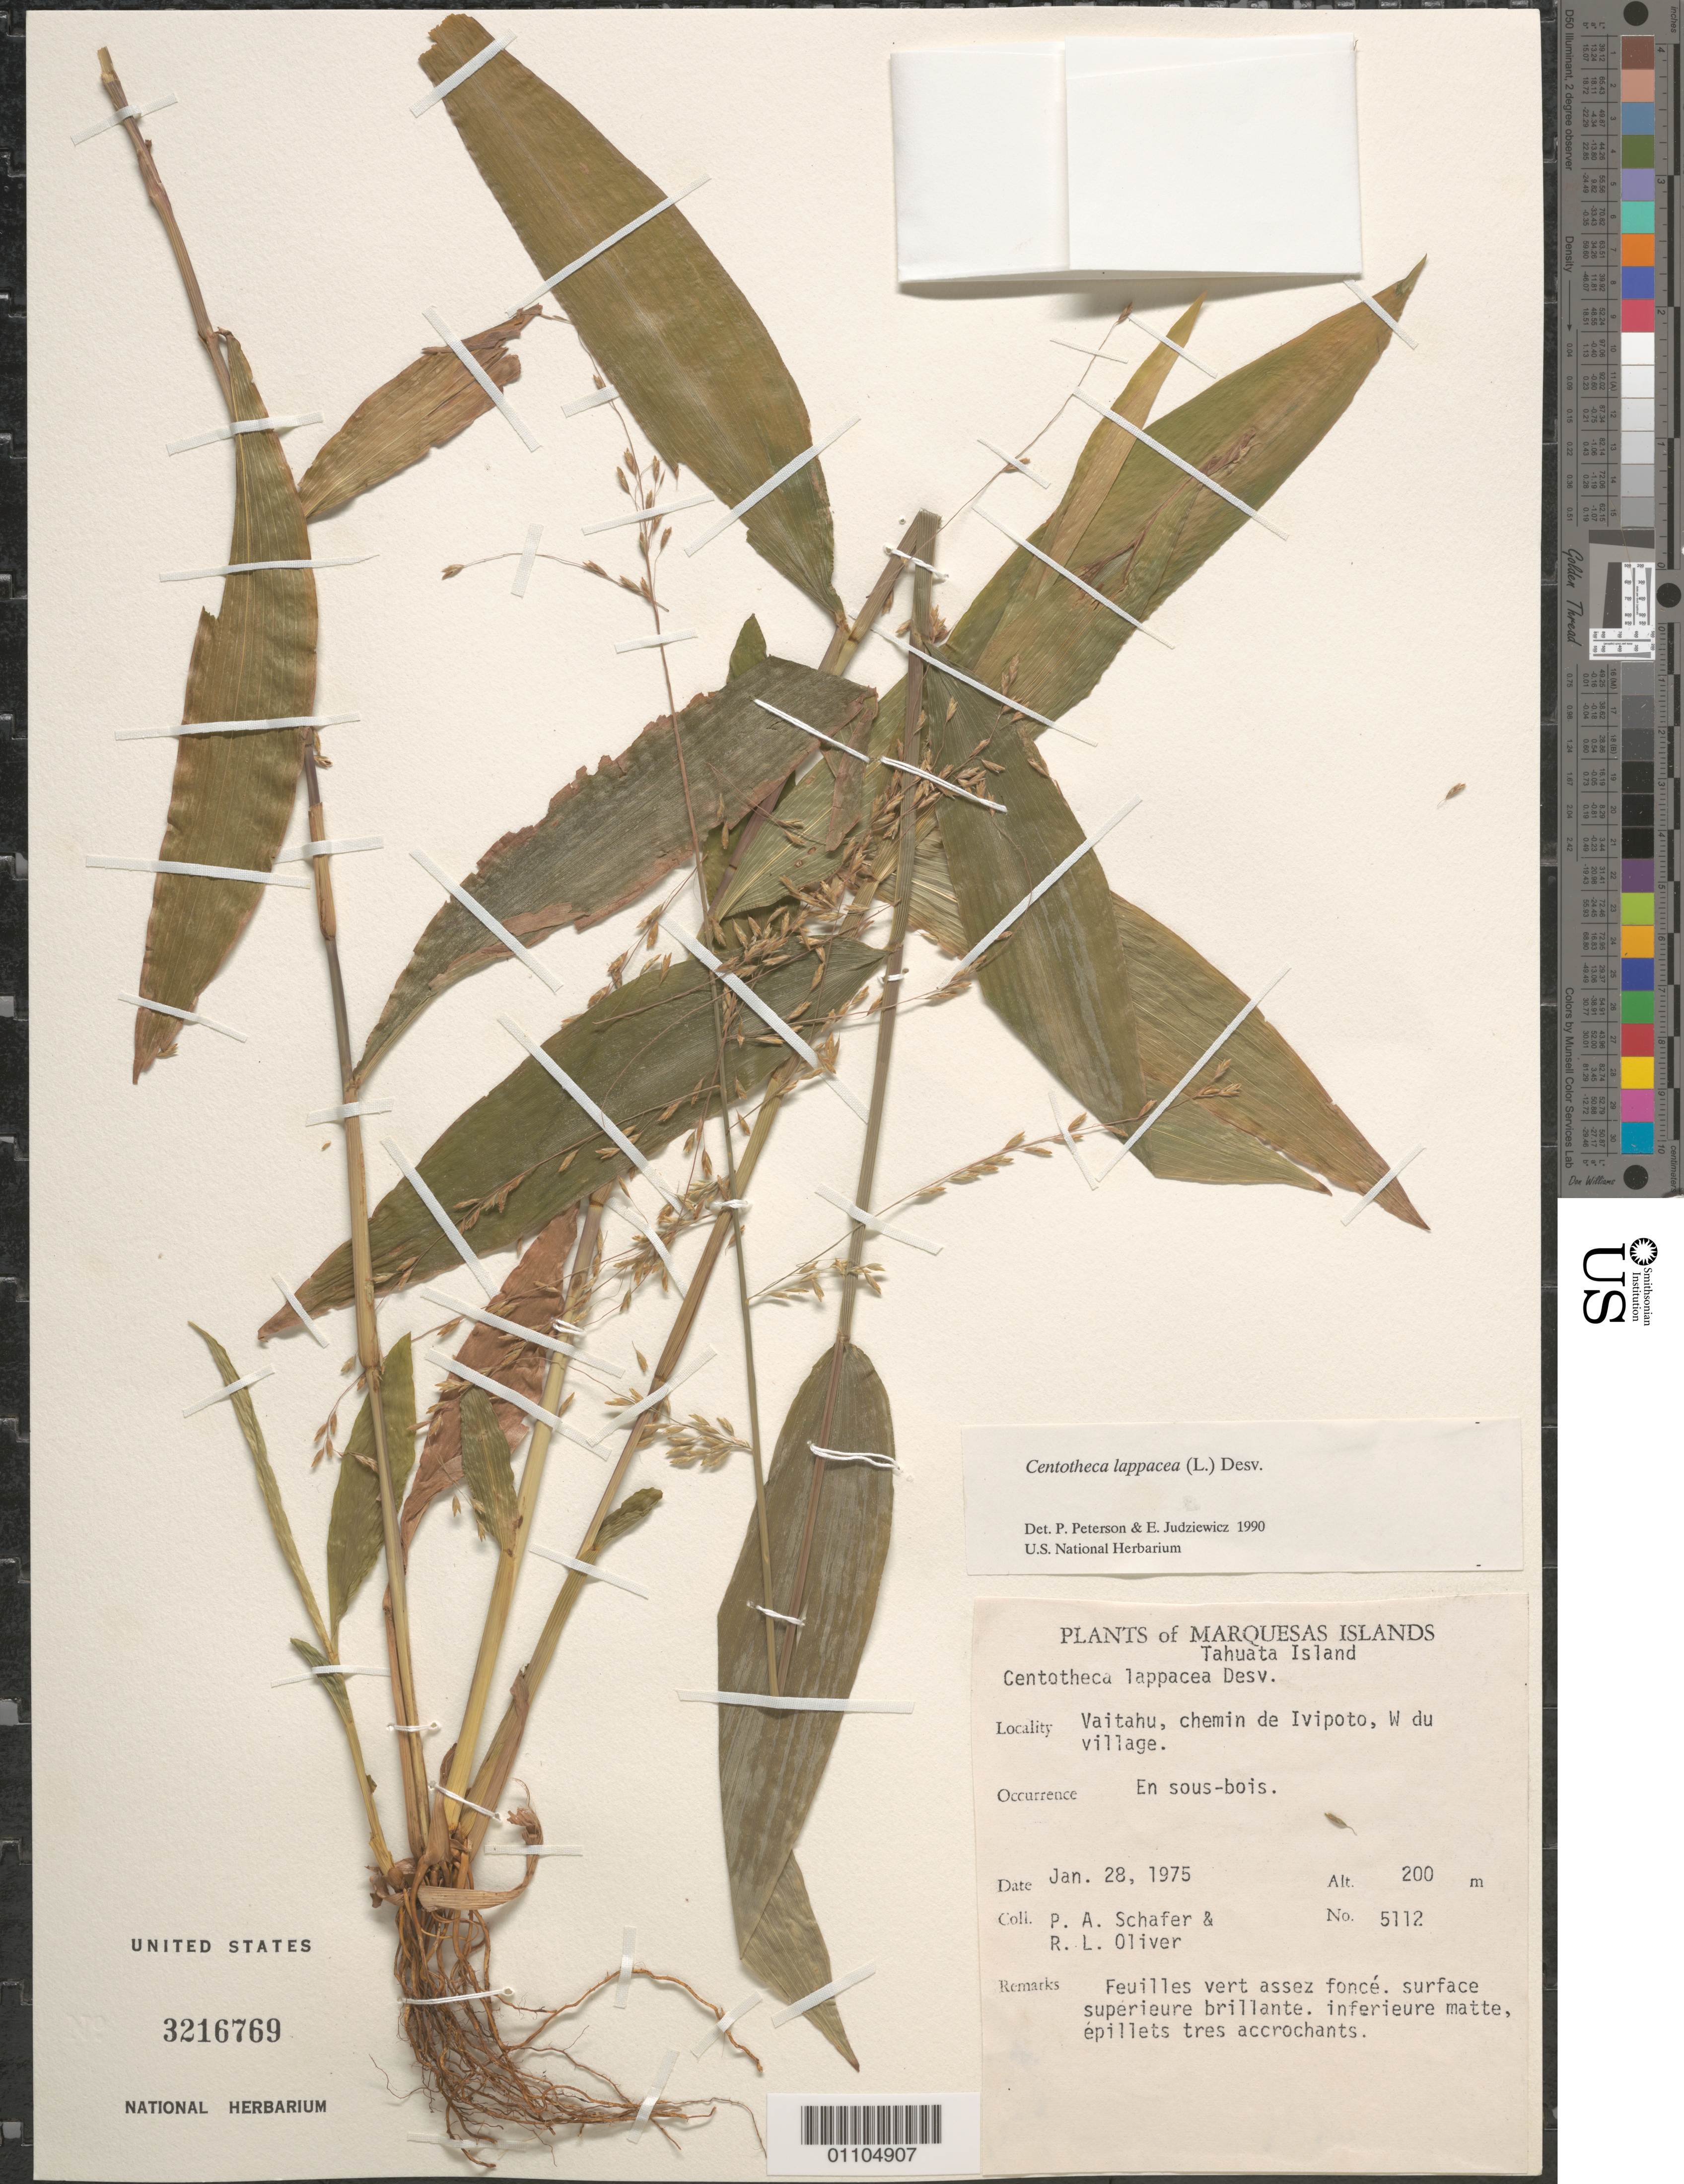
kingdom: Plantae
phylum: Tracheophyta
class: Liliopsida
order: Poales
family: Poaceae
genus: Centotheca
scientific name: Centotheca lappacea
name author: (L.) Desv.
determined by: Peterson, P. M.; Judziewicz, E. J.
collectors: P. A. Schäfer & R. L. Oliver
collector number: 5112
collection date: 1975-02-28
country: French Polynesia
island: Tahuata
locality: Vaitahu, chemin de Ivipoto, W du village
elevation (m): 200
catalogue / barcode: US 3216769